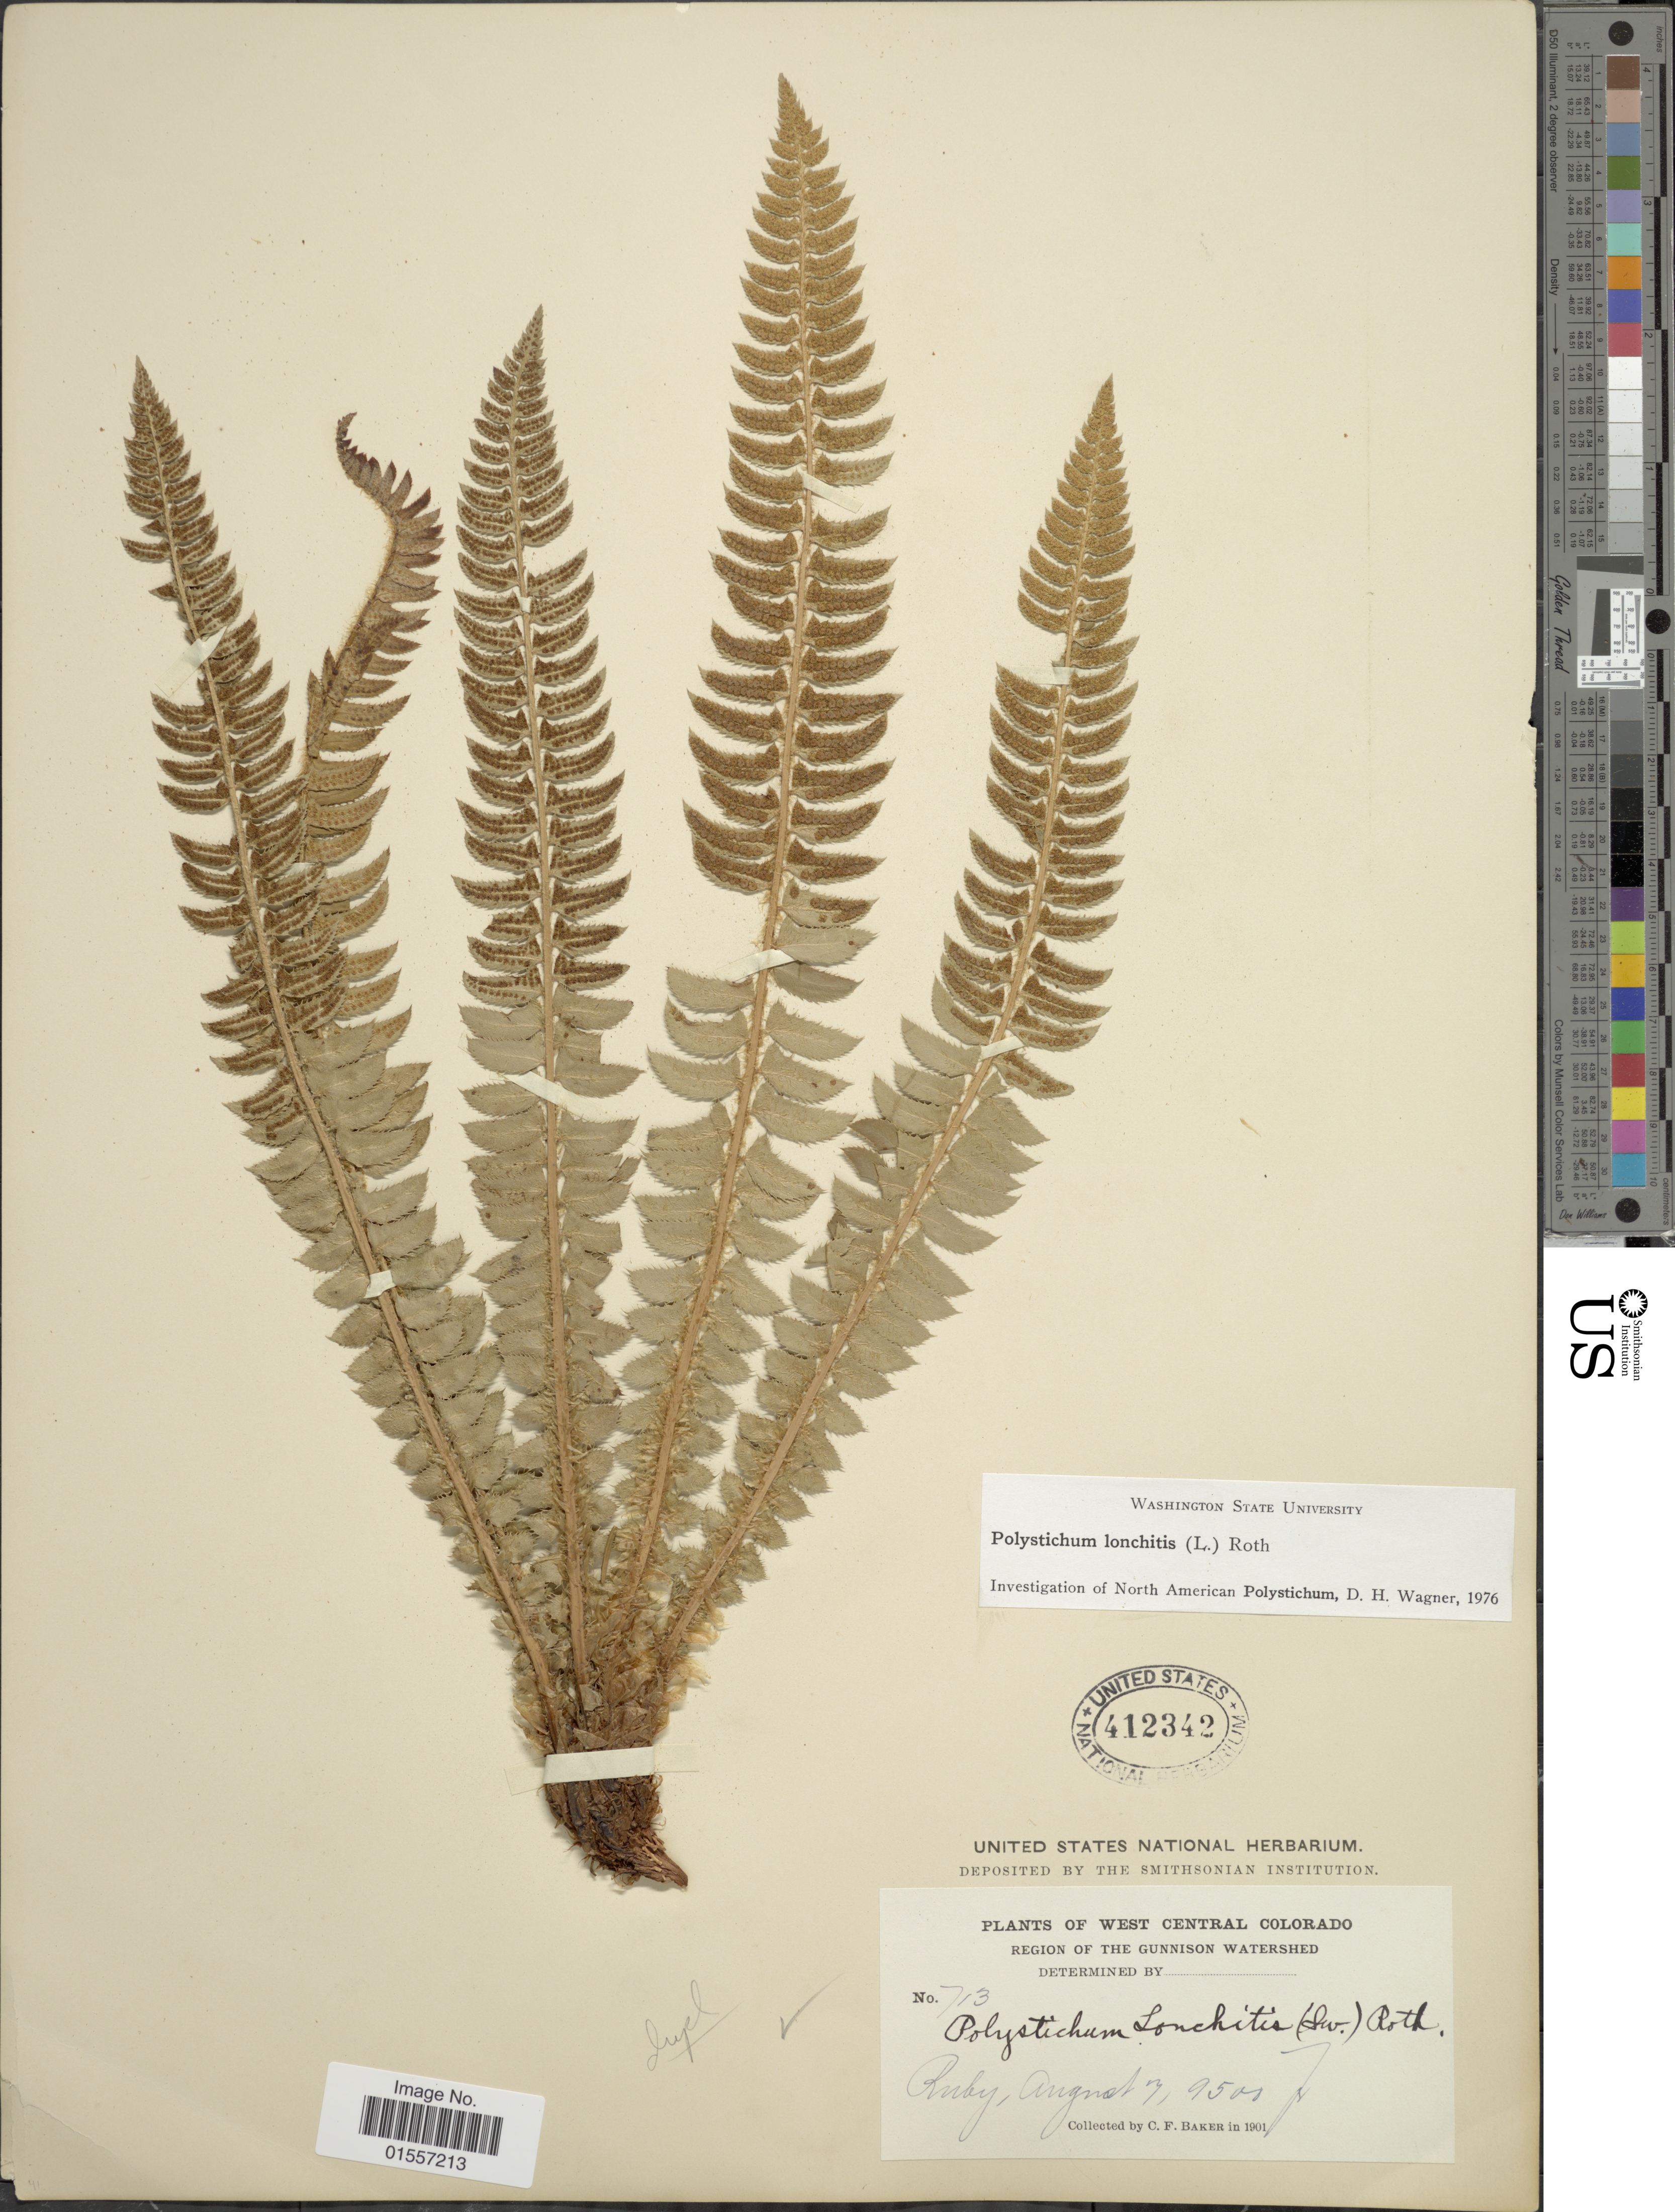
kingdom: Plantae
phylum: Tracheophyta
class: Polypodiopsida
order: Polypodiales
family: Dryopteridaceae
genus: Polystichum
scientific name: Polystichum lonchitis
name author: (Roth) L.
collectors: C. F. Baker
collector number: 713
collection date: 1901-08-07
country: United States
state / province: Colorado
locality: West Central Colorado, Region of the Gunnison Watershed, Ruby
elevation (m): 2896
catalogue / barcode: US 412342